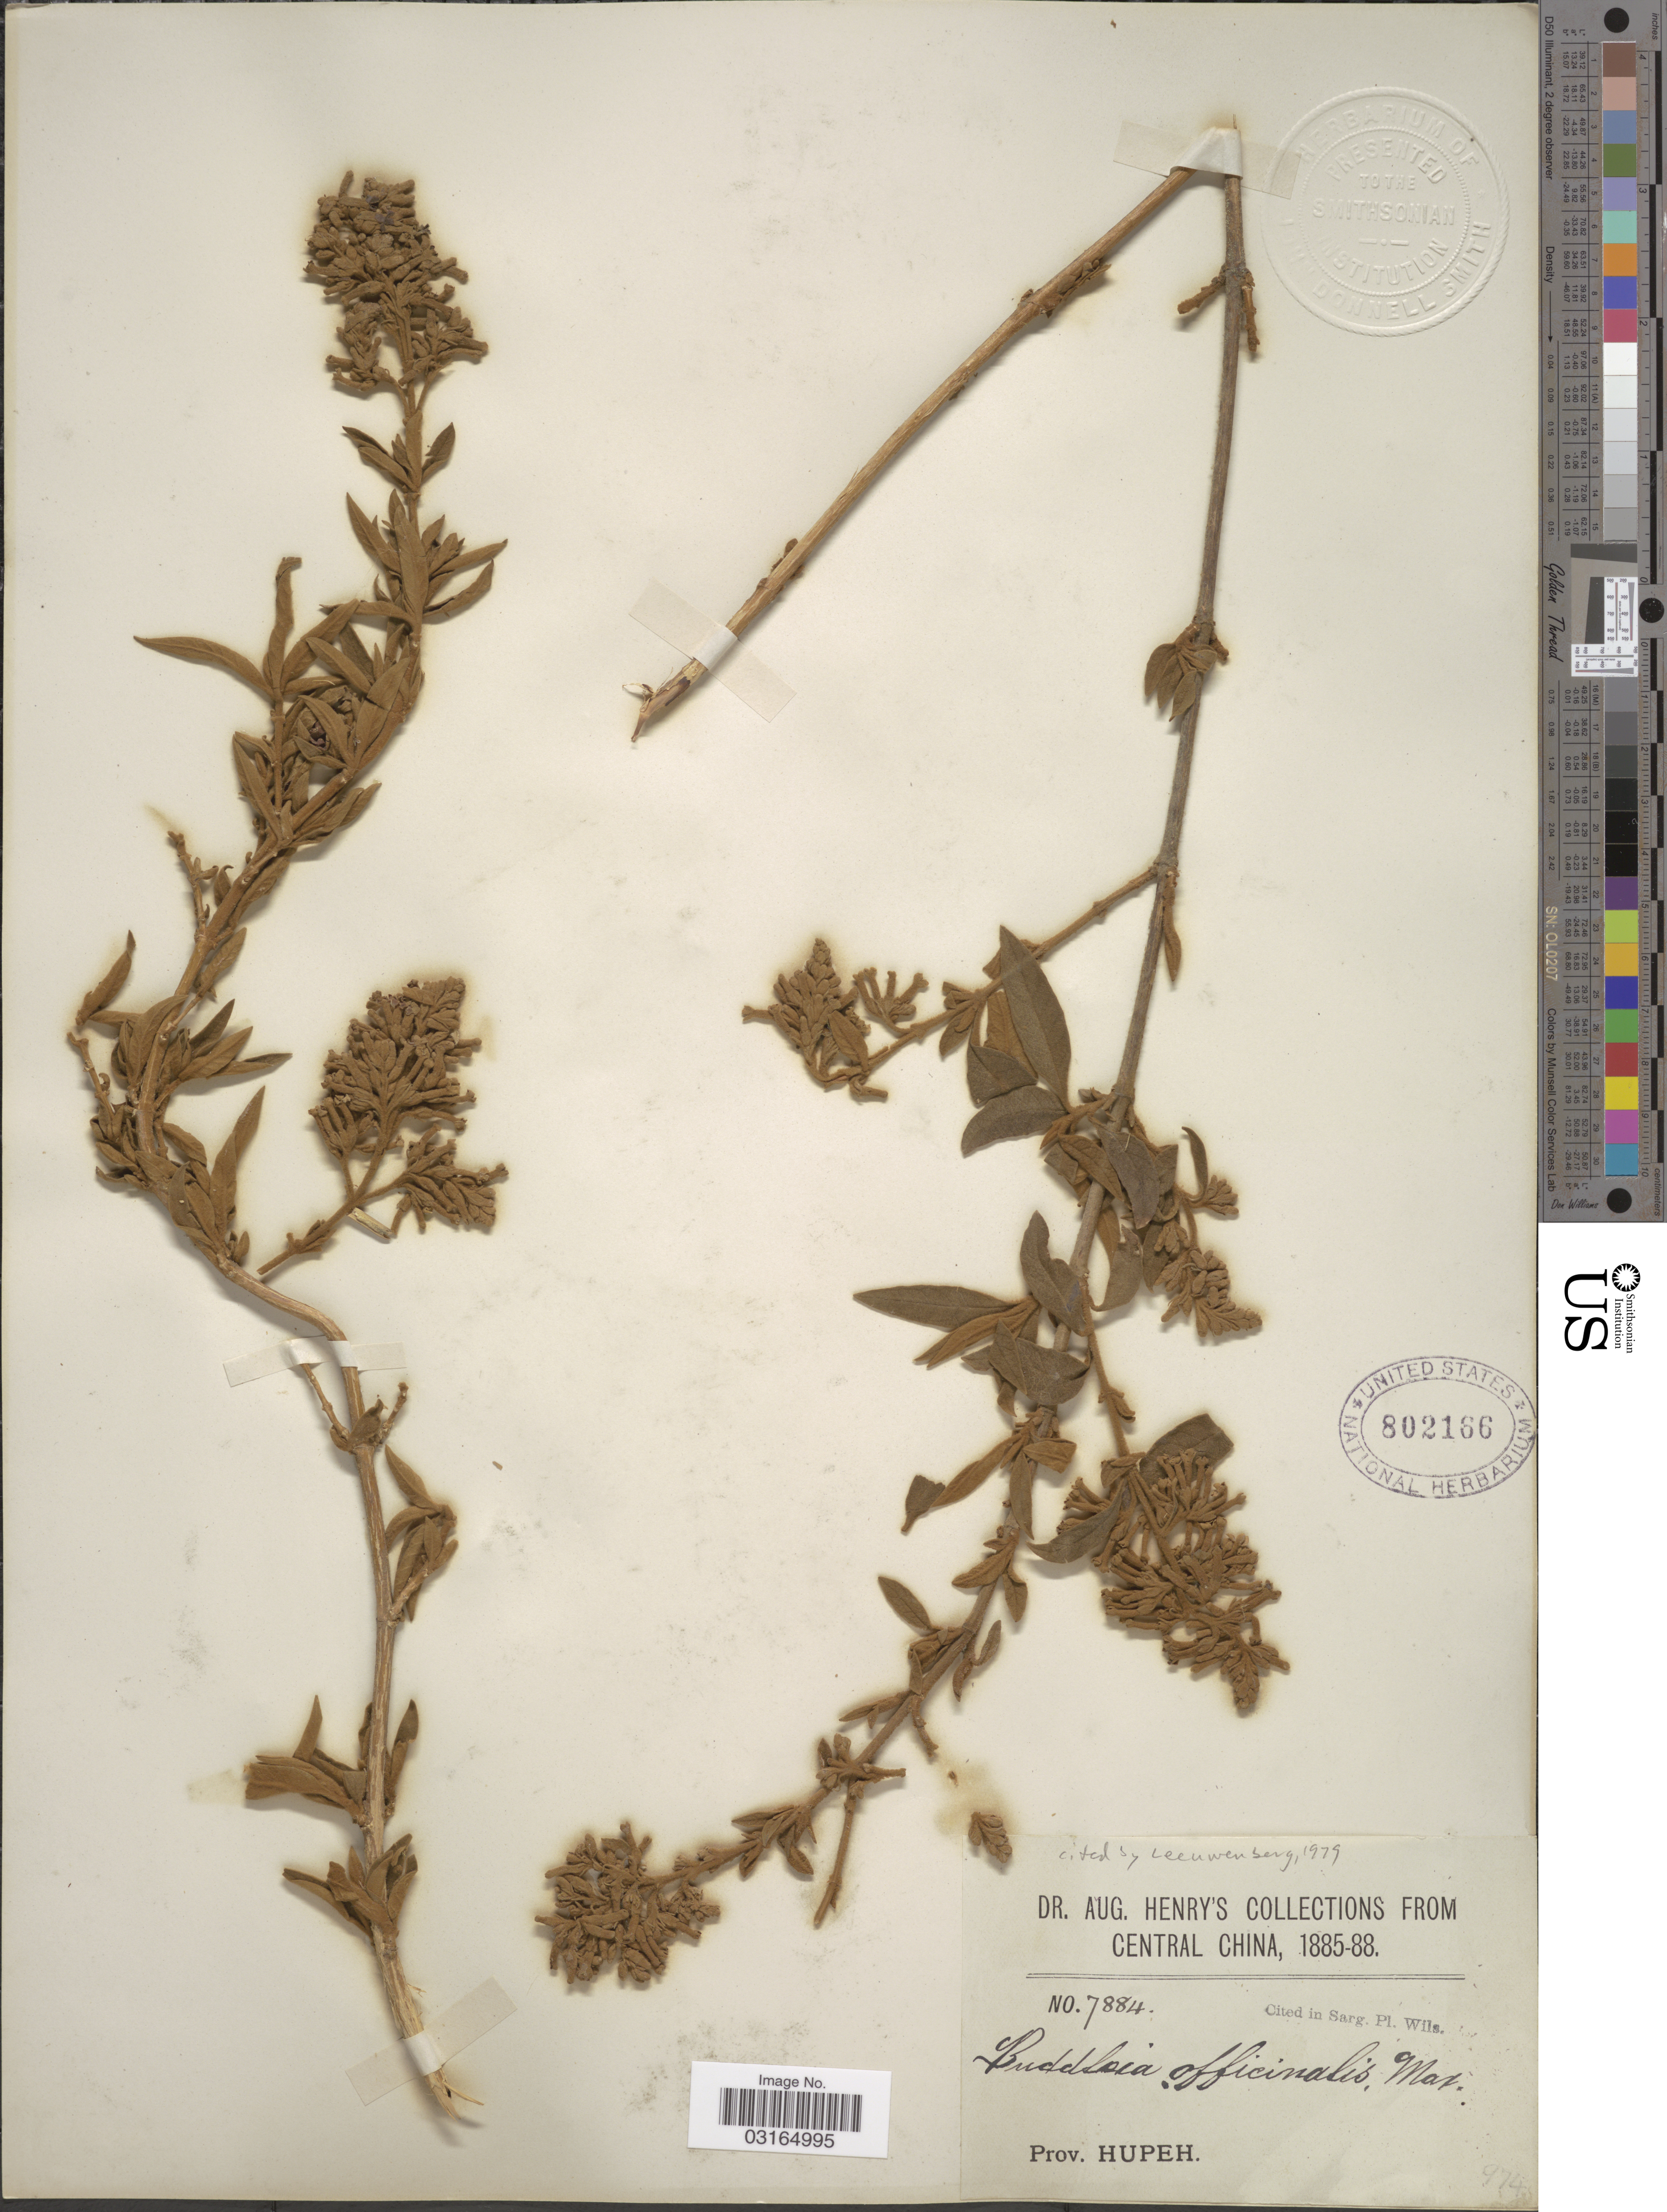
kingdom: Plantae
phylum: Tracheophyta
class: Magnoliopsida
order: Lamiales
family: Scrophulariaceae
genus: Buddleja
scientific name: Buddleja officinalis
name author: Maxim.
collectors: A. Henry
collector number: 7884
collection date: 1885/1888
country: China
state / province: Hubei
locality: Central China. Prov. Hupeh.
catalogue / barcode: US 802166